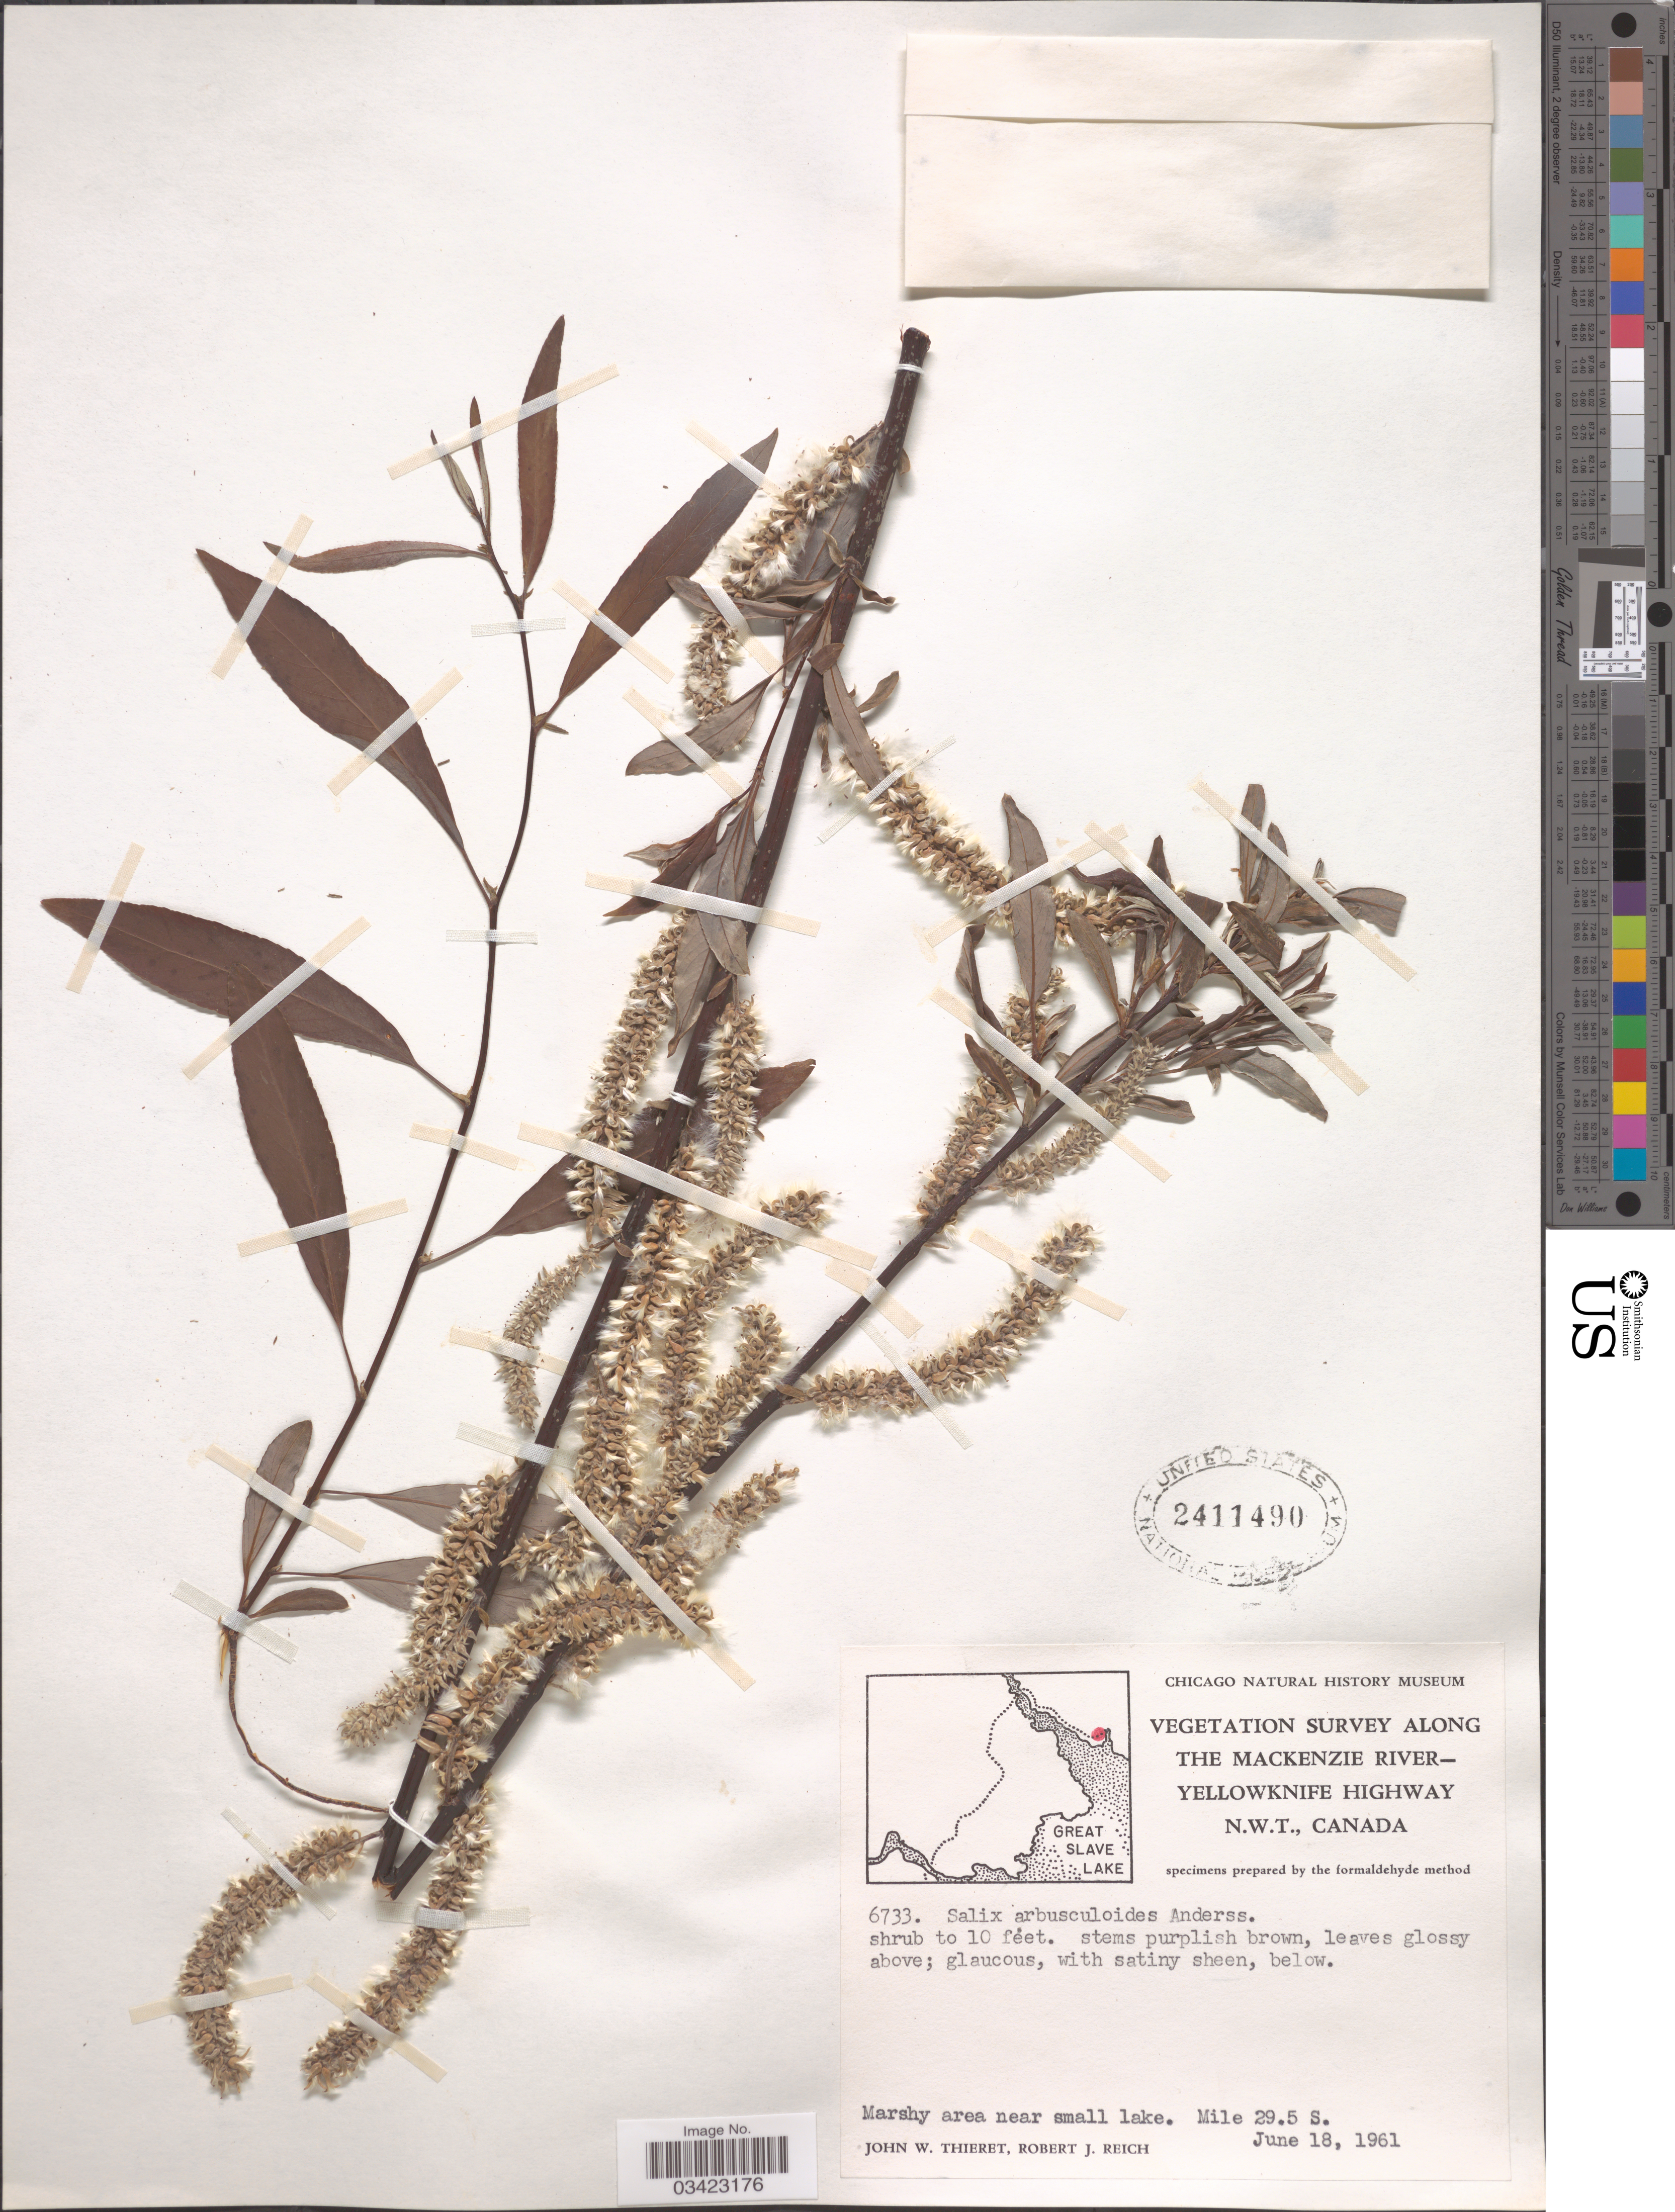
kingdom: Plantae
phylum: Tracheophyta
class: Magnoliopsida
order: Malpighiales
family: Salicaceae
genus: Salix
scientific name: Salix arbusculoides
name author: Andersson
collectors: J. W. Thieret & R. Reich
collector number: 6733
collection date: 1961-06-18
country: Canada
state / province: Northwest Territories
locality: Along the Mackenzie River-Yellowknife Highway N.W.T. Marshy area near small lake. Mile 29.5 S.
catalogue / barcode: US 2411490